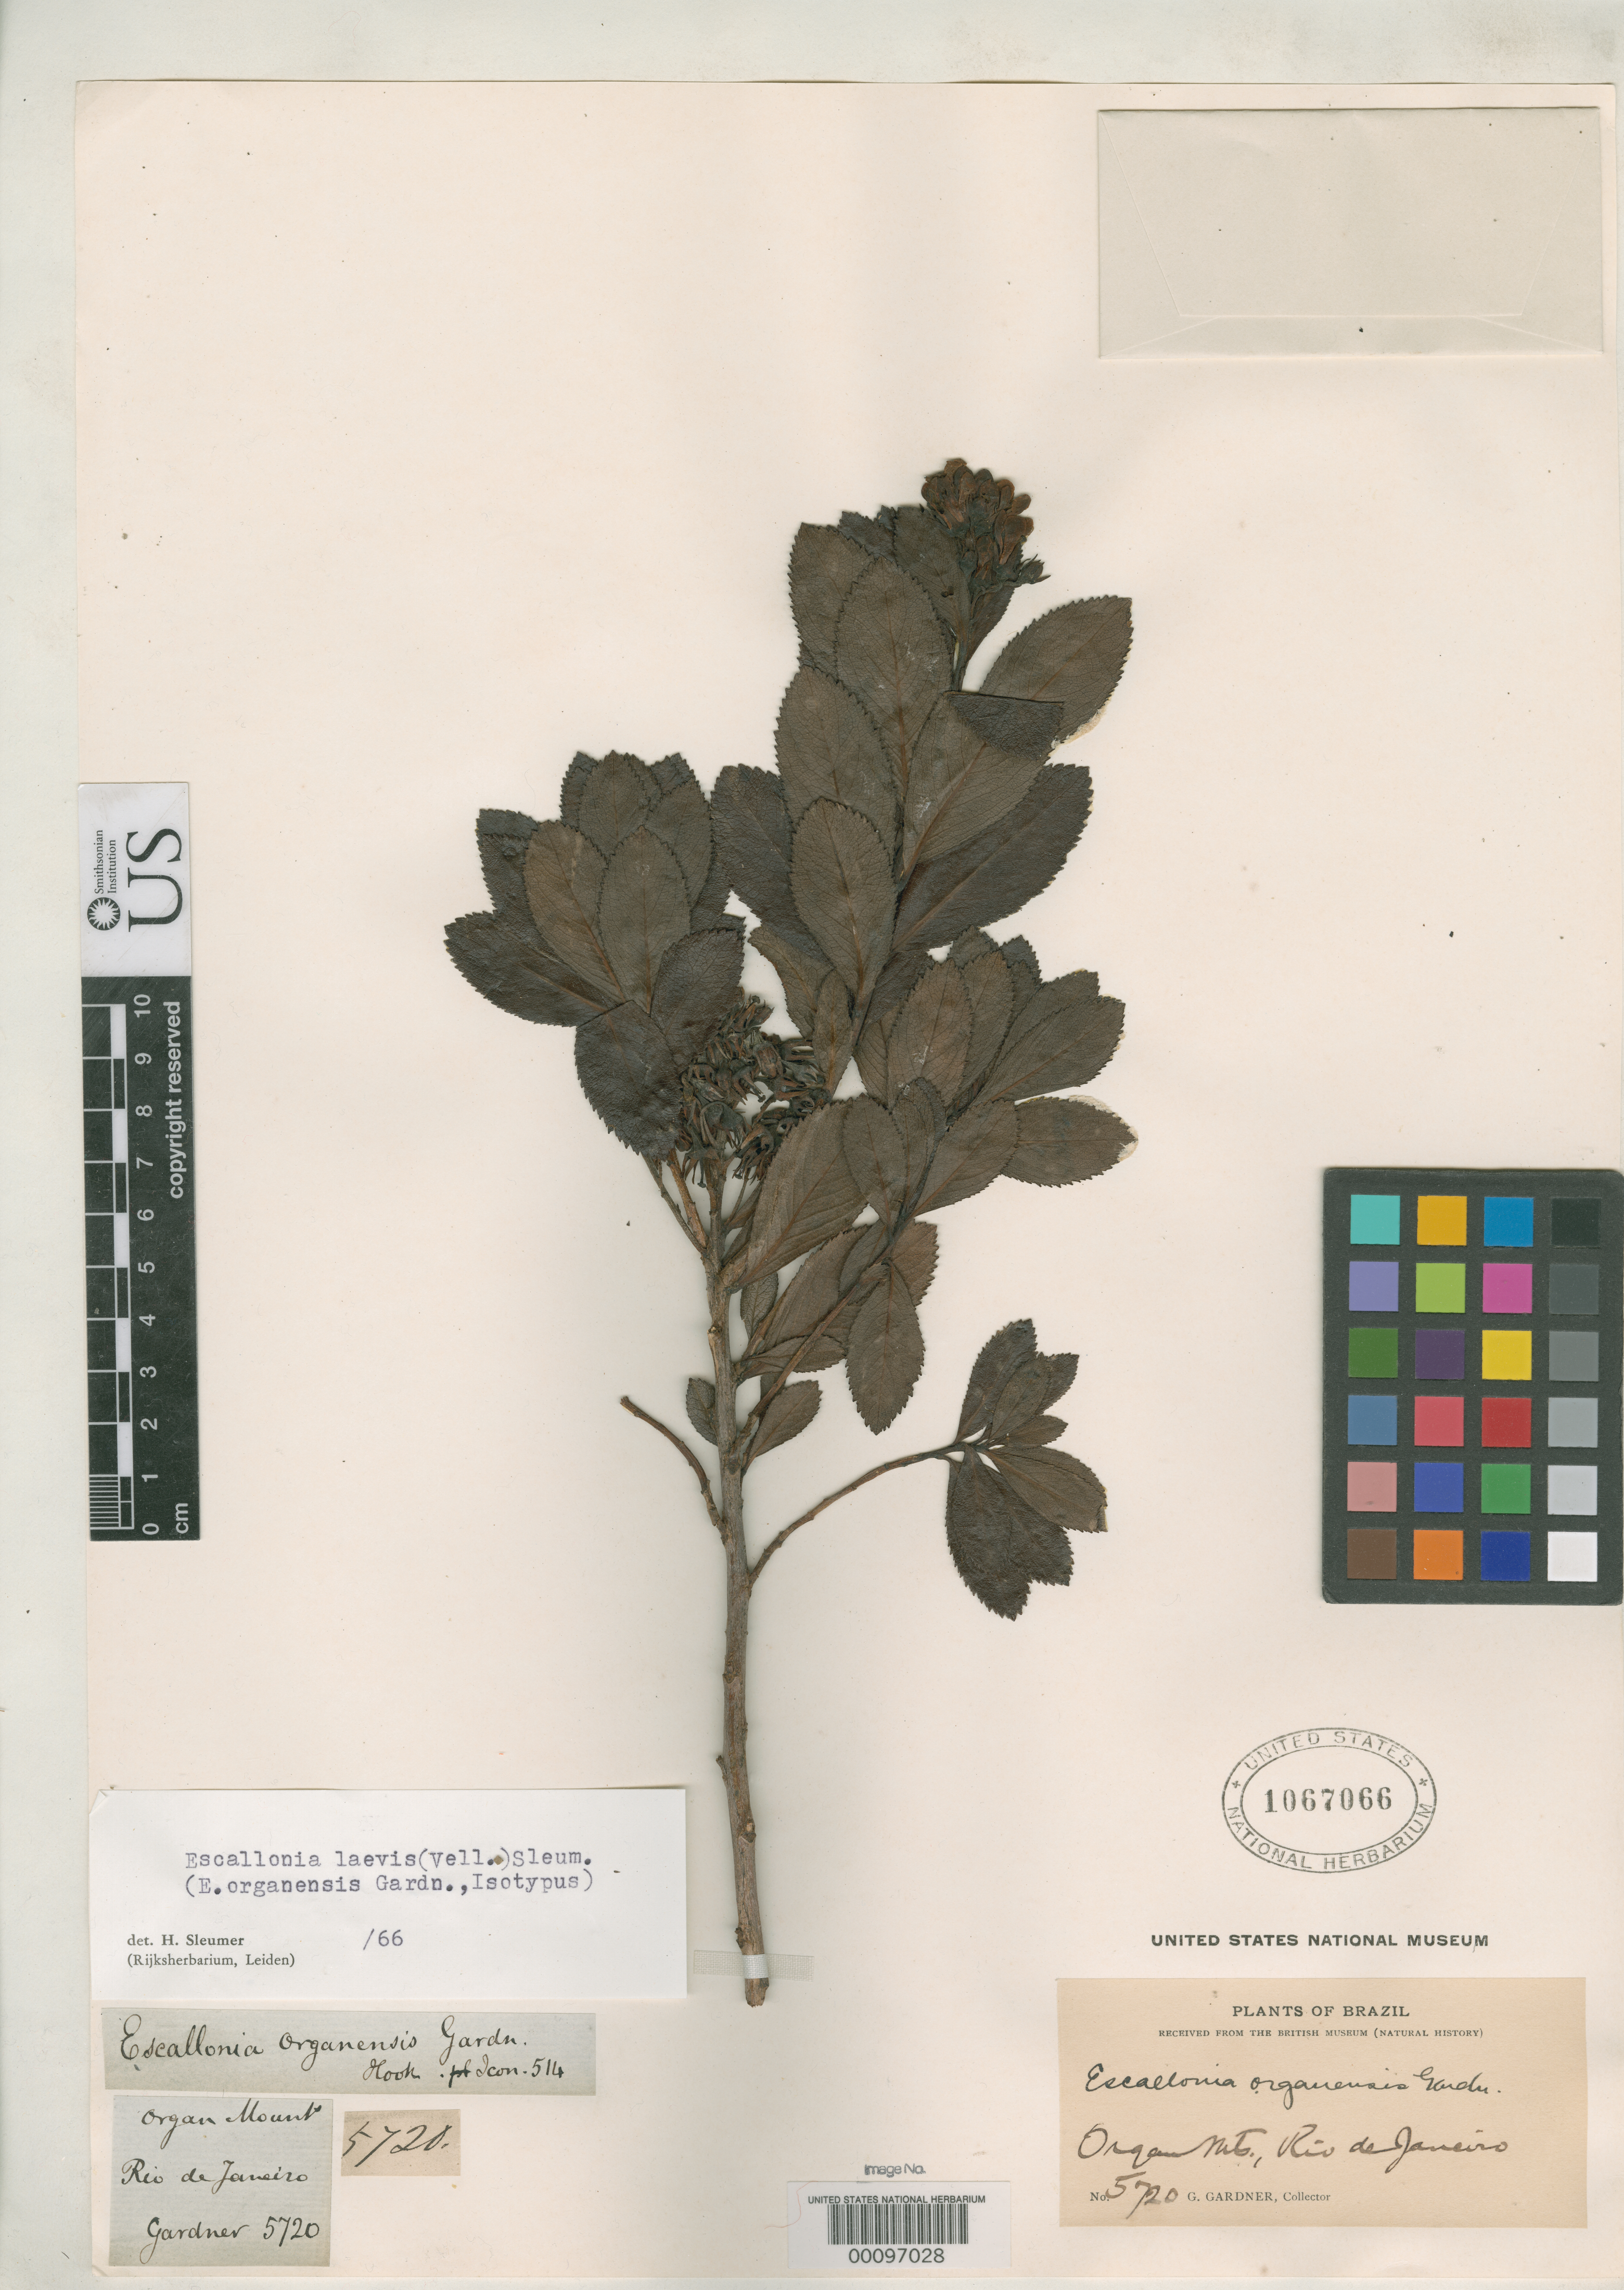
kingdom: Plantae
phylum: Tracheophyta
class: Magnoliopsida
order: Escalloniales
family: Escalloniaceae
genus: Escallonia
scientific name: Escallonia organensis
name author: Gardner in Hook.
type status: Isotype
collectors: G. Gardner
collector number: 5720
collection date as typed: Mar 1841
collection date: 1841-03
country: Brazil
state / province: Rio de Janeiro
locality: Organ Mountains.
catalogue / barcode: US 1067066